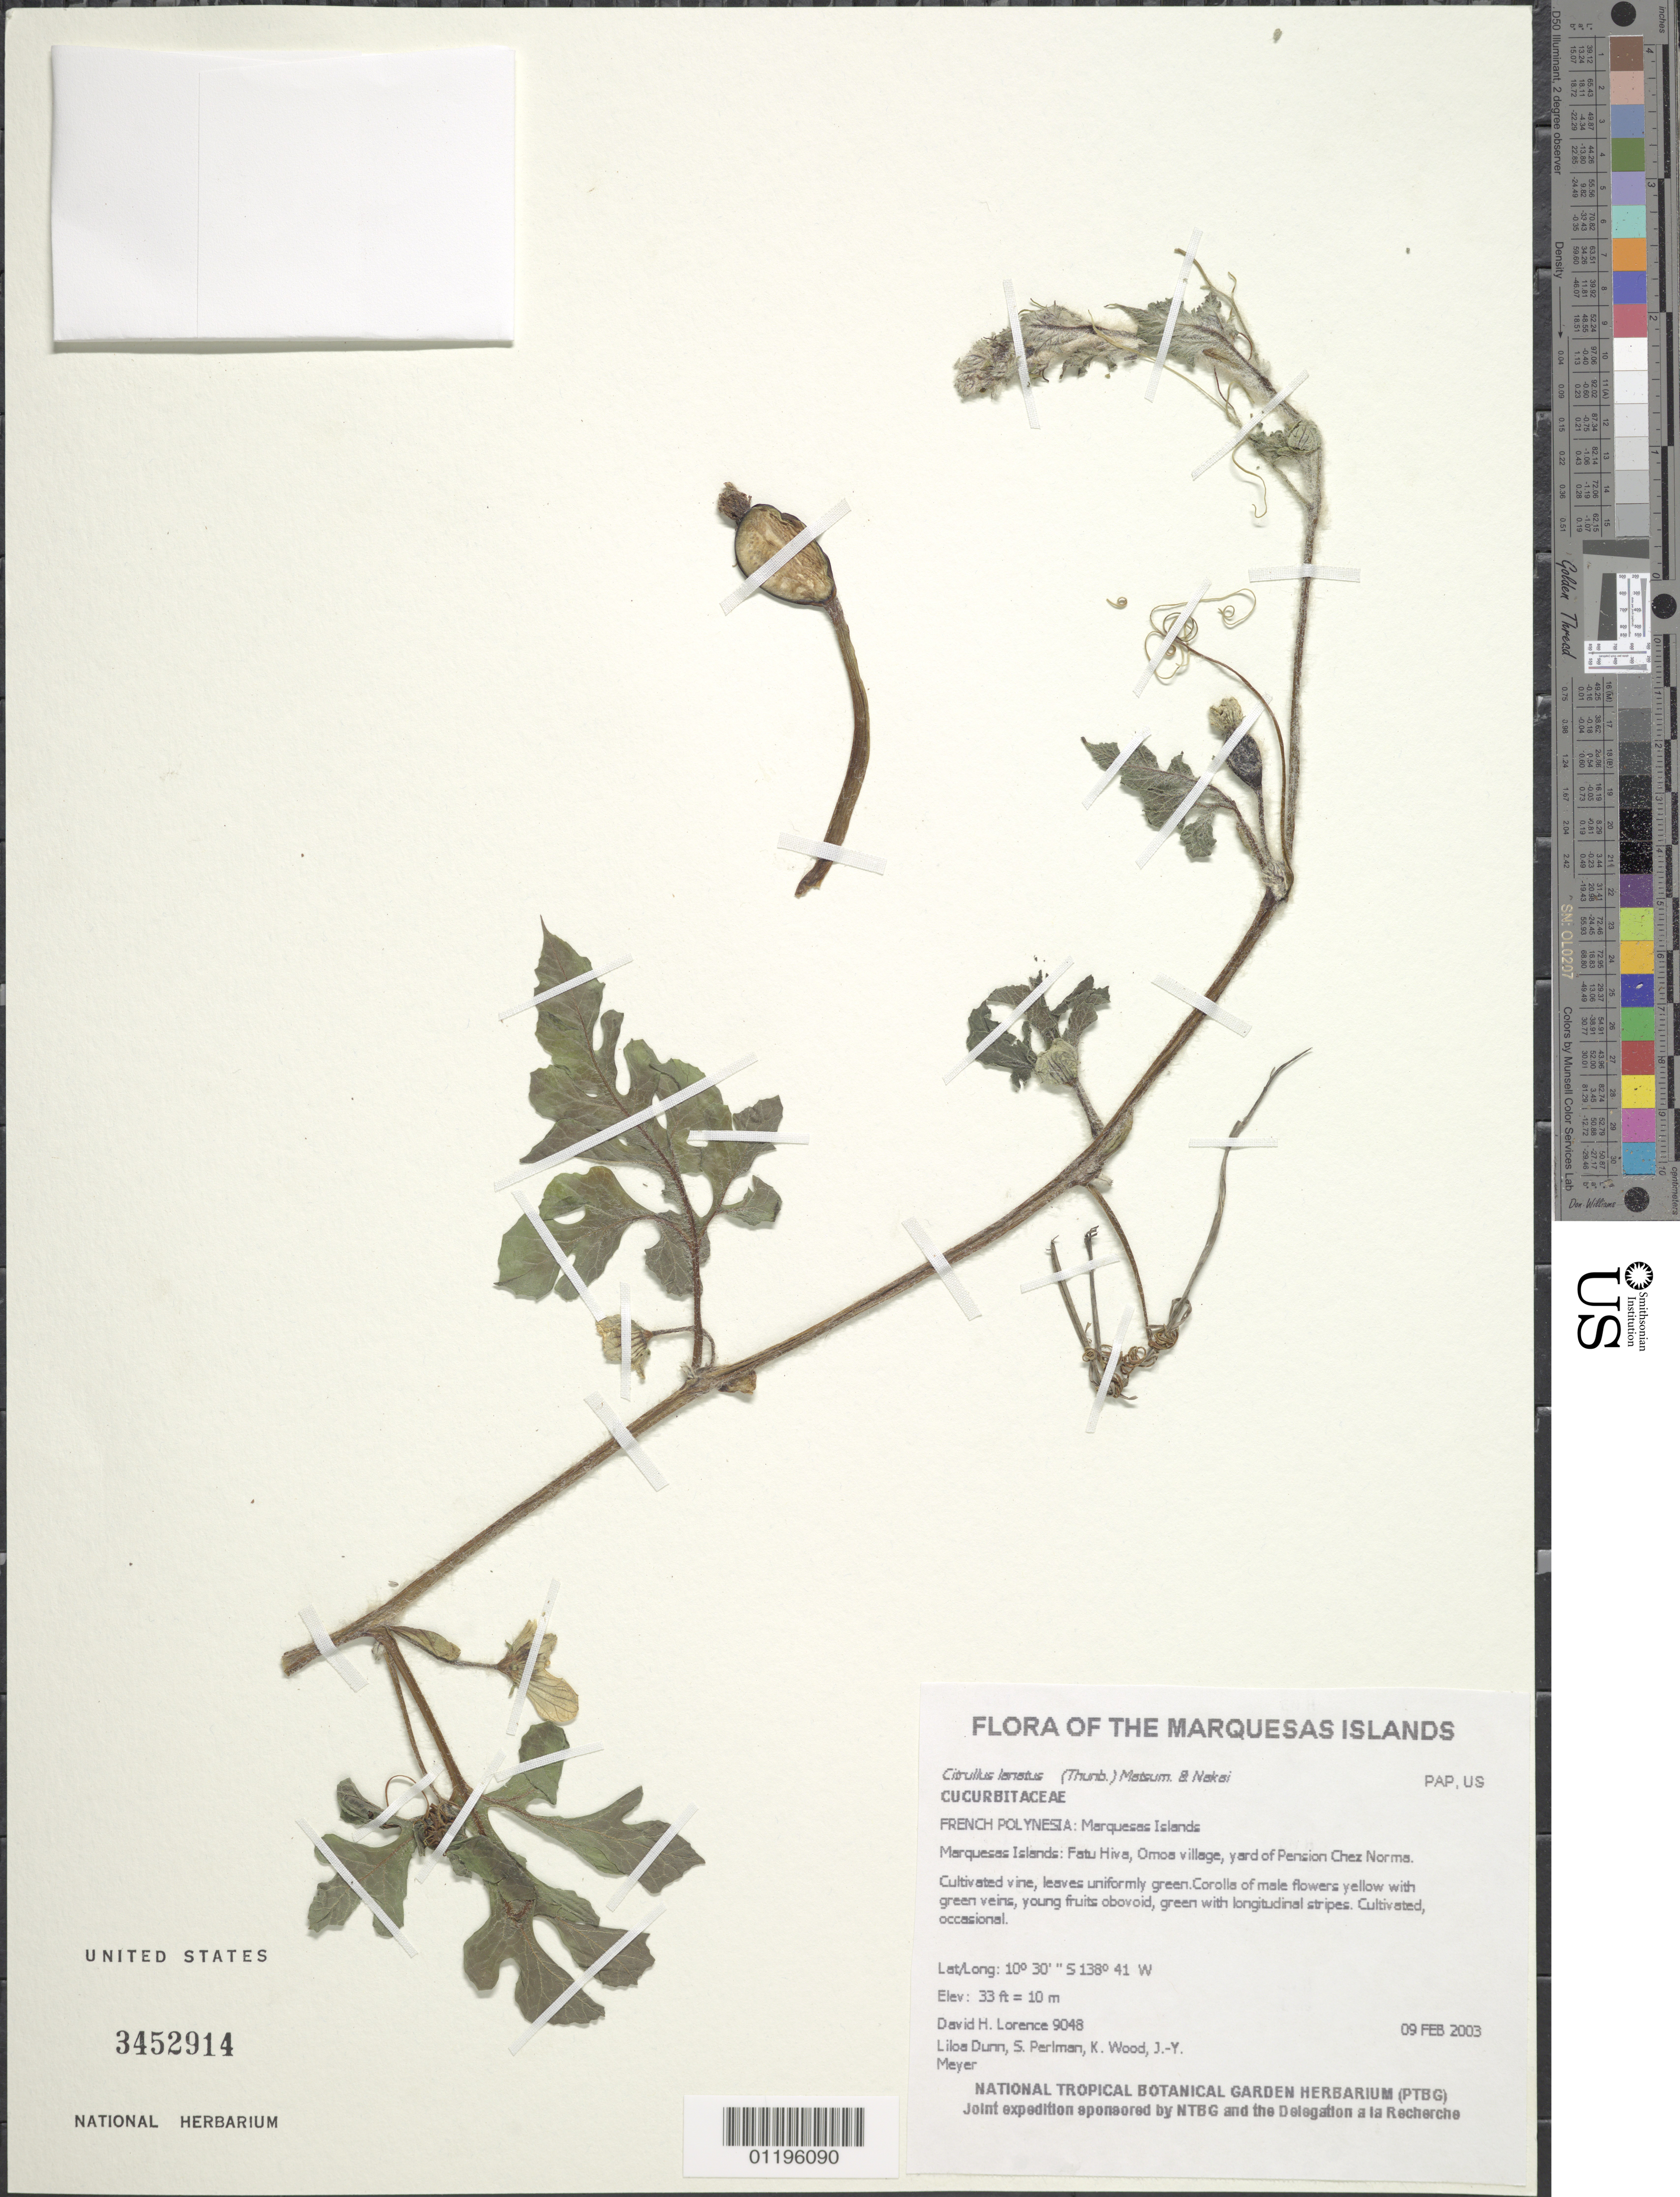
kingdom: Plantae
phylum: Tracheophyta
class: Magnoliopsida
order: Cucurbitales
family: Cucurbitaceae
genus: Citrullus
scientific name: Citrullus lanatus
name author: (Thunb.) Matsum. & Nakai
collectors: D. Lorence, L. Dunn, S. P. Perlman, K. R. Wood & J.-Y. Meyer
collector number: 9048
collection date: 2003-02-09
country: French Polynesia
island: Fatu Hiva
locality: Omoa village, yard of Pension Chez Norma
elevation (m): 10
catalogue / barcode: US 3452914